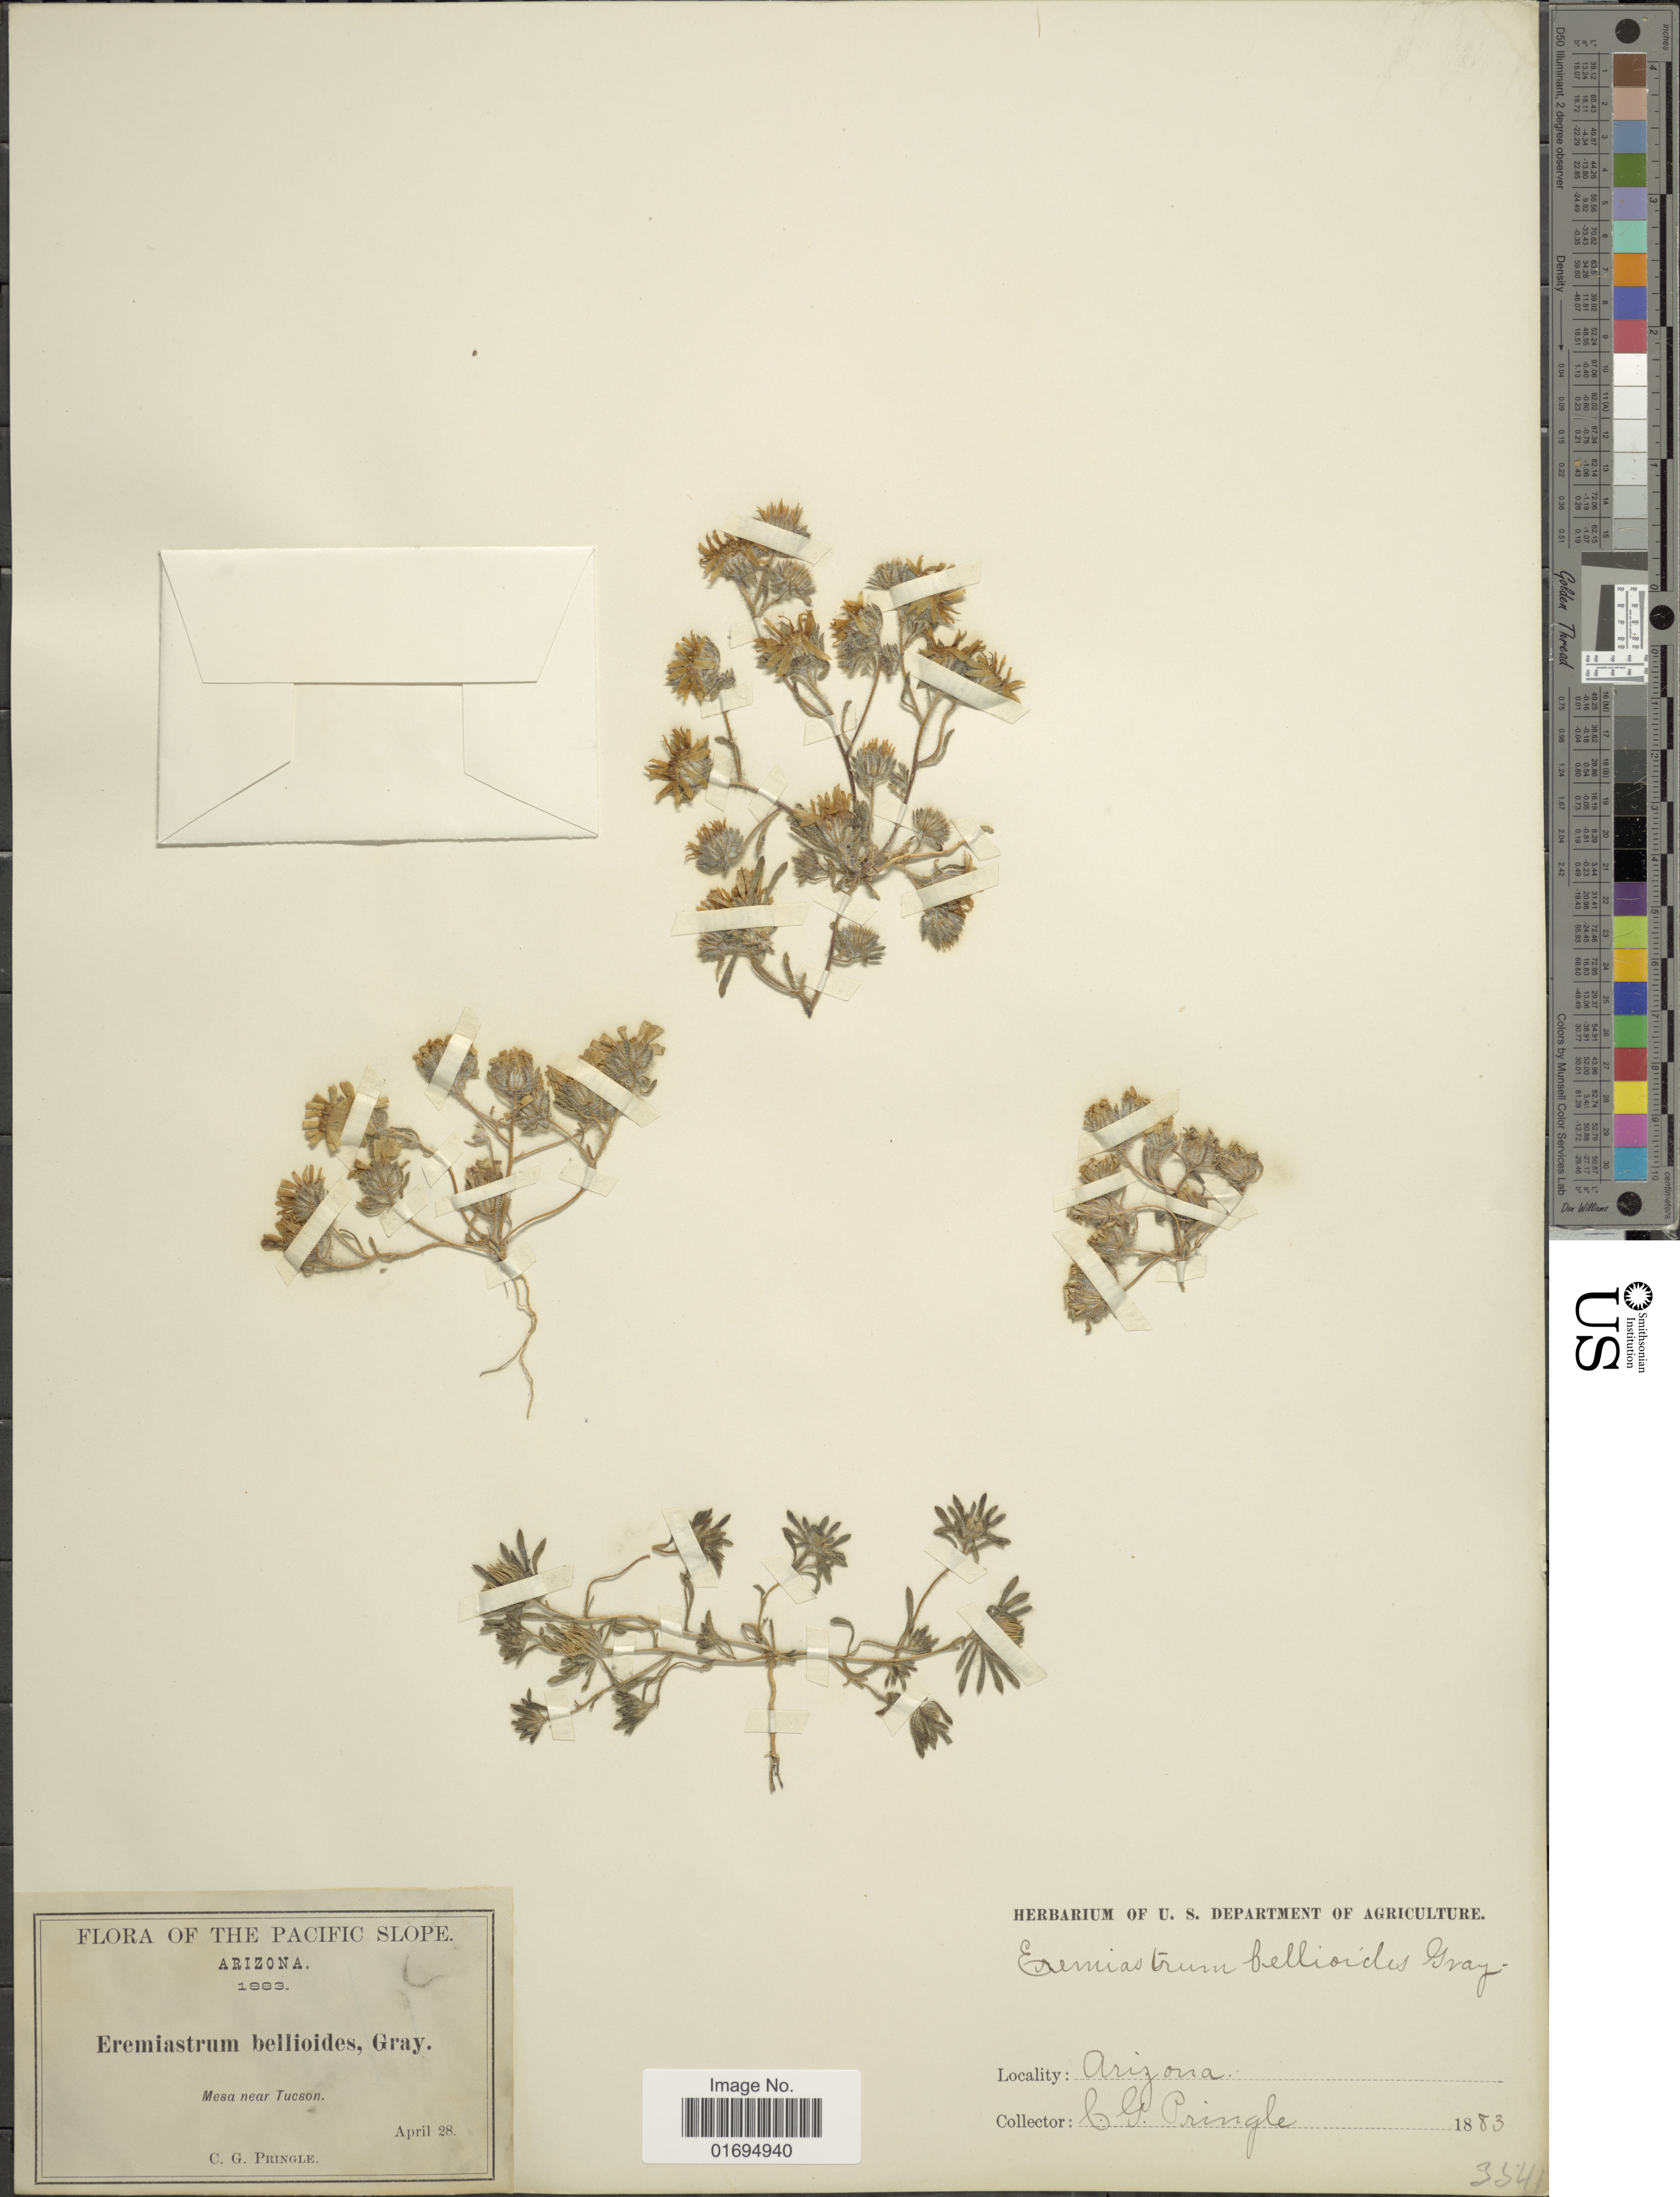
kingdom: Plantae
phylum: Tracheophyta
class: Magnoliopsida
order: Asterales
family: Asteraceae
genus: Monoptilon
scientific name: Monoptilon bellioides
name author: (A. Gray) H.M. Hall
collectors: C. G. Pringle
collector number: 3541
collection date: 1883-04-28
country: United States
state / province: Arizona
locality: Mesa near Tucson